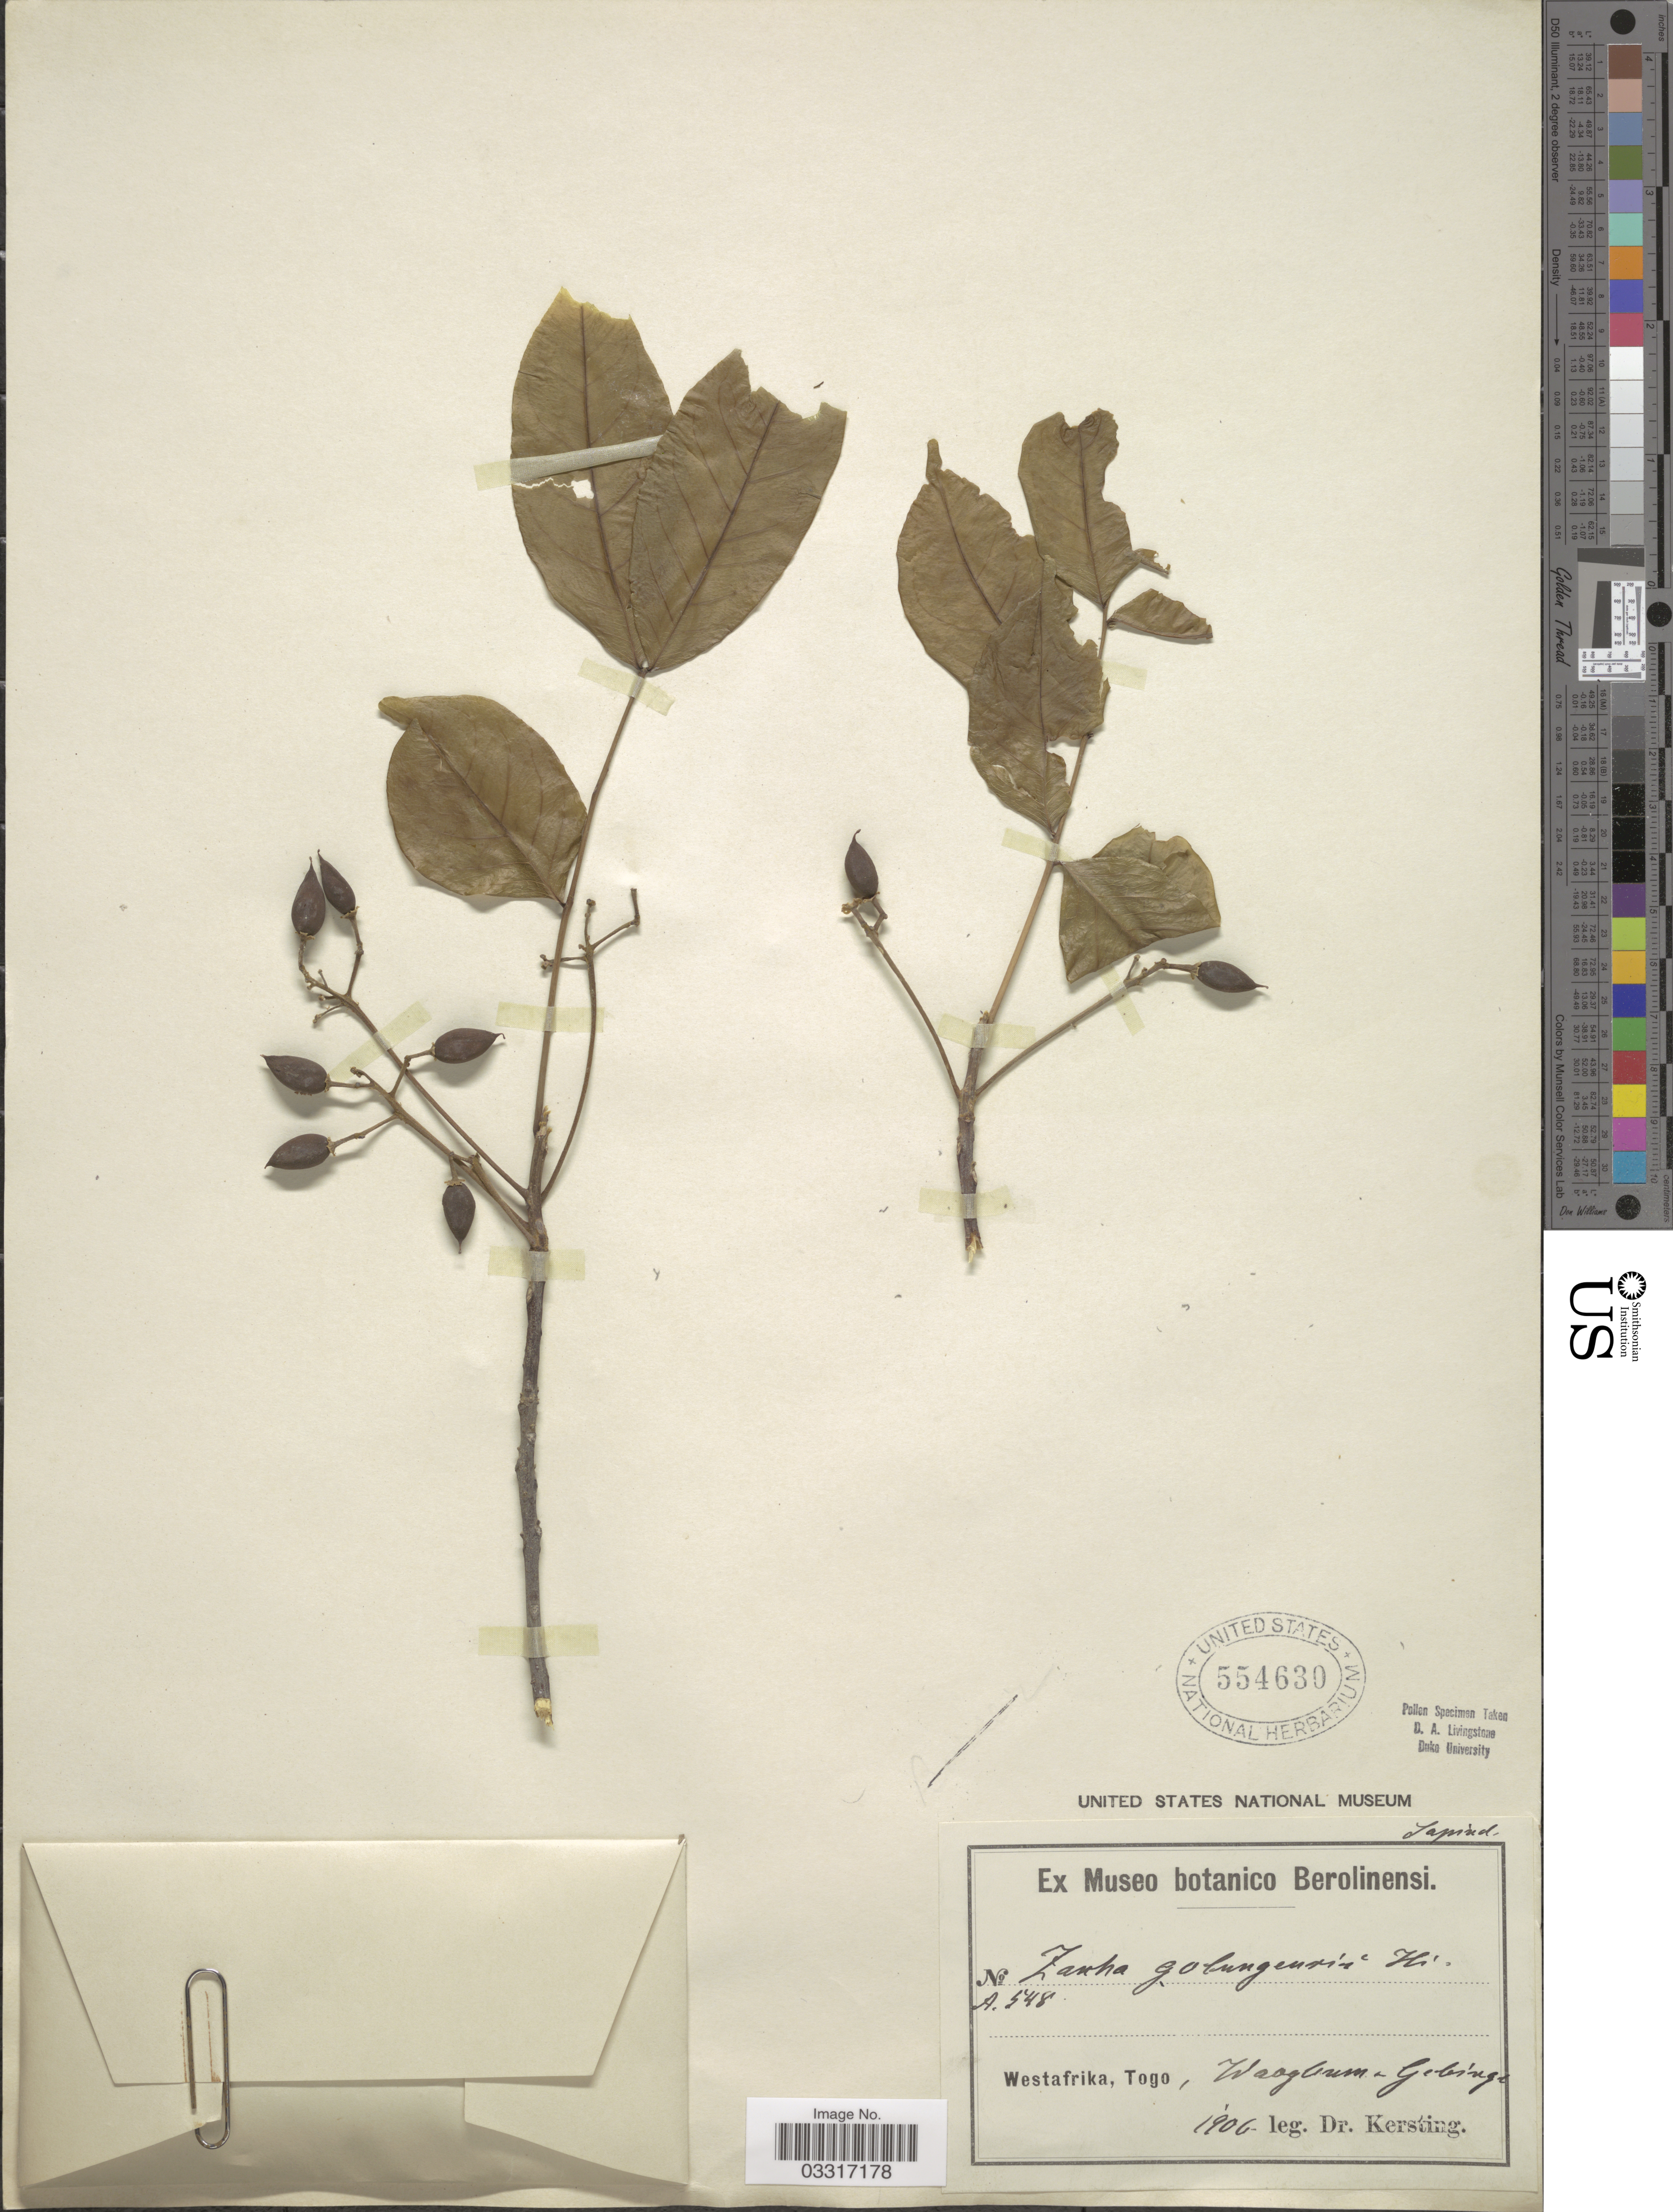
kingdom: Plantae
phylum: Tracheophyta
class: Magnoliopsida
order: Sapindales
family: Sapindaceae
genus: Zanha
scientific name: Zanha golungensis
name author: Hiern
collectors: -. Kersting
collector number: A548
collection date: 1906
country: Togo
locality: Westafrika, Waagbum [interpreted]-Gebirge.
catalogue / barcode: US 554630